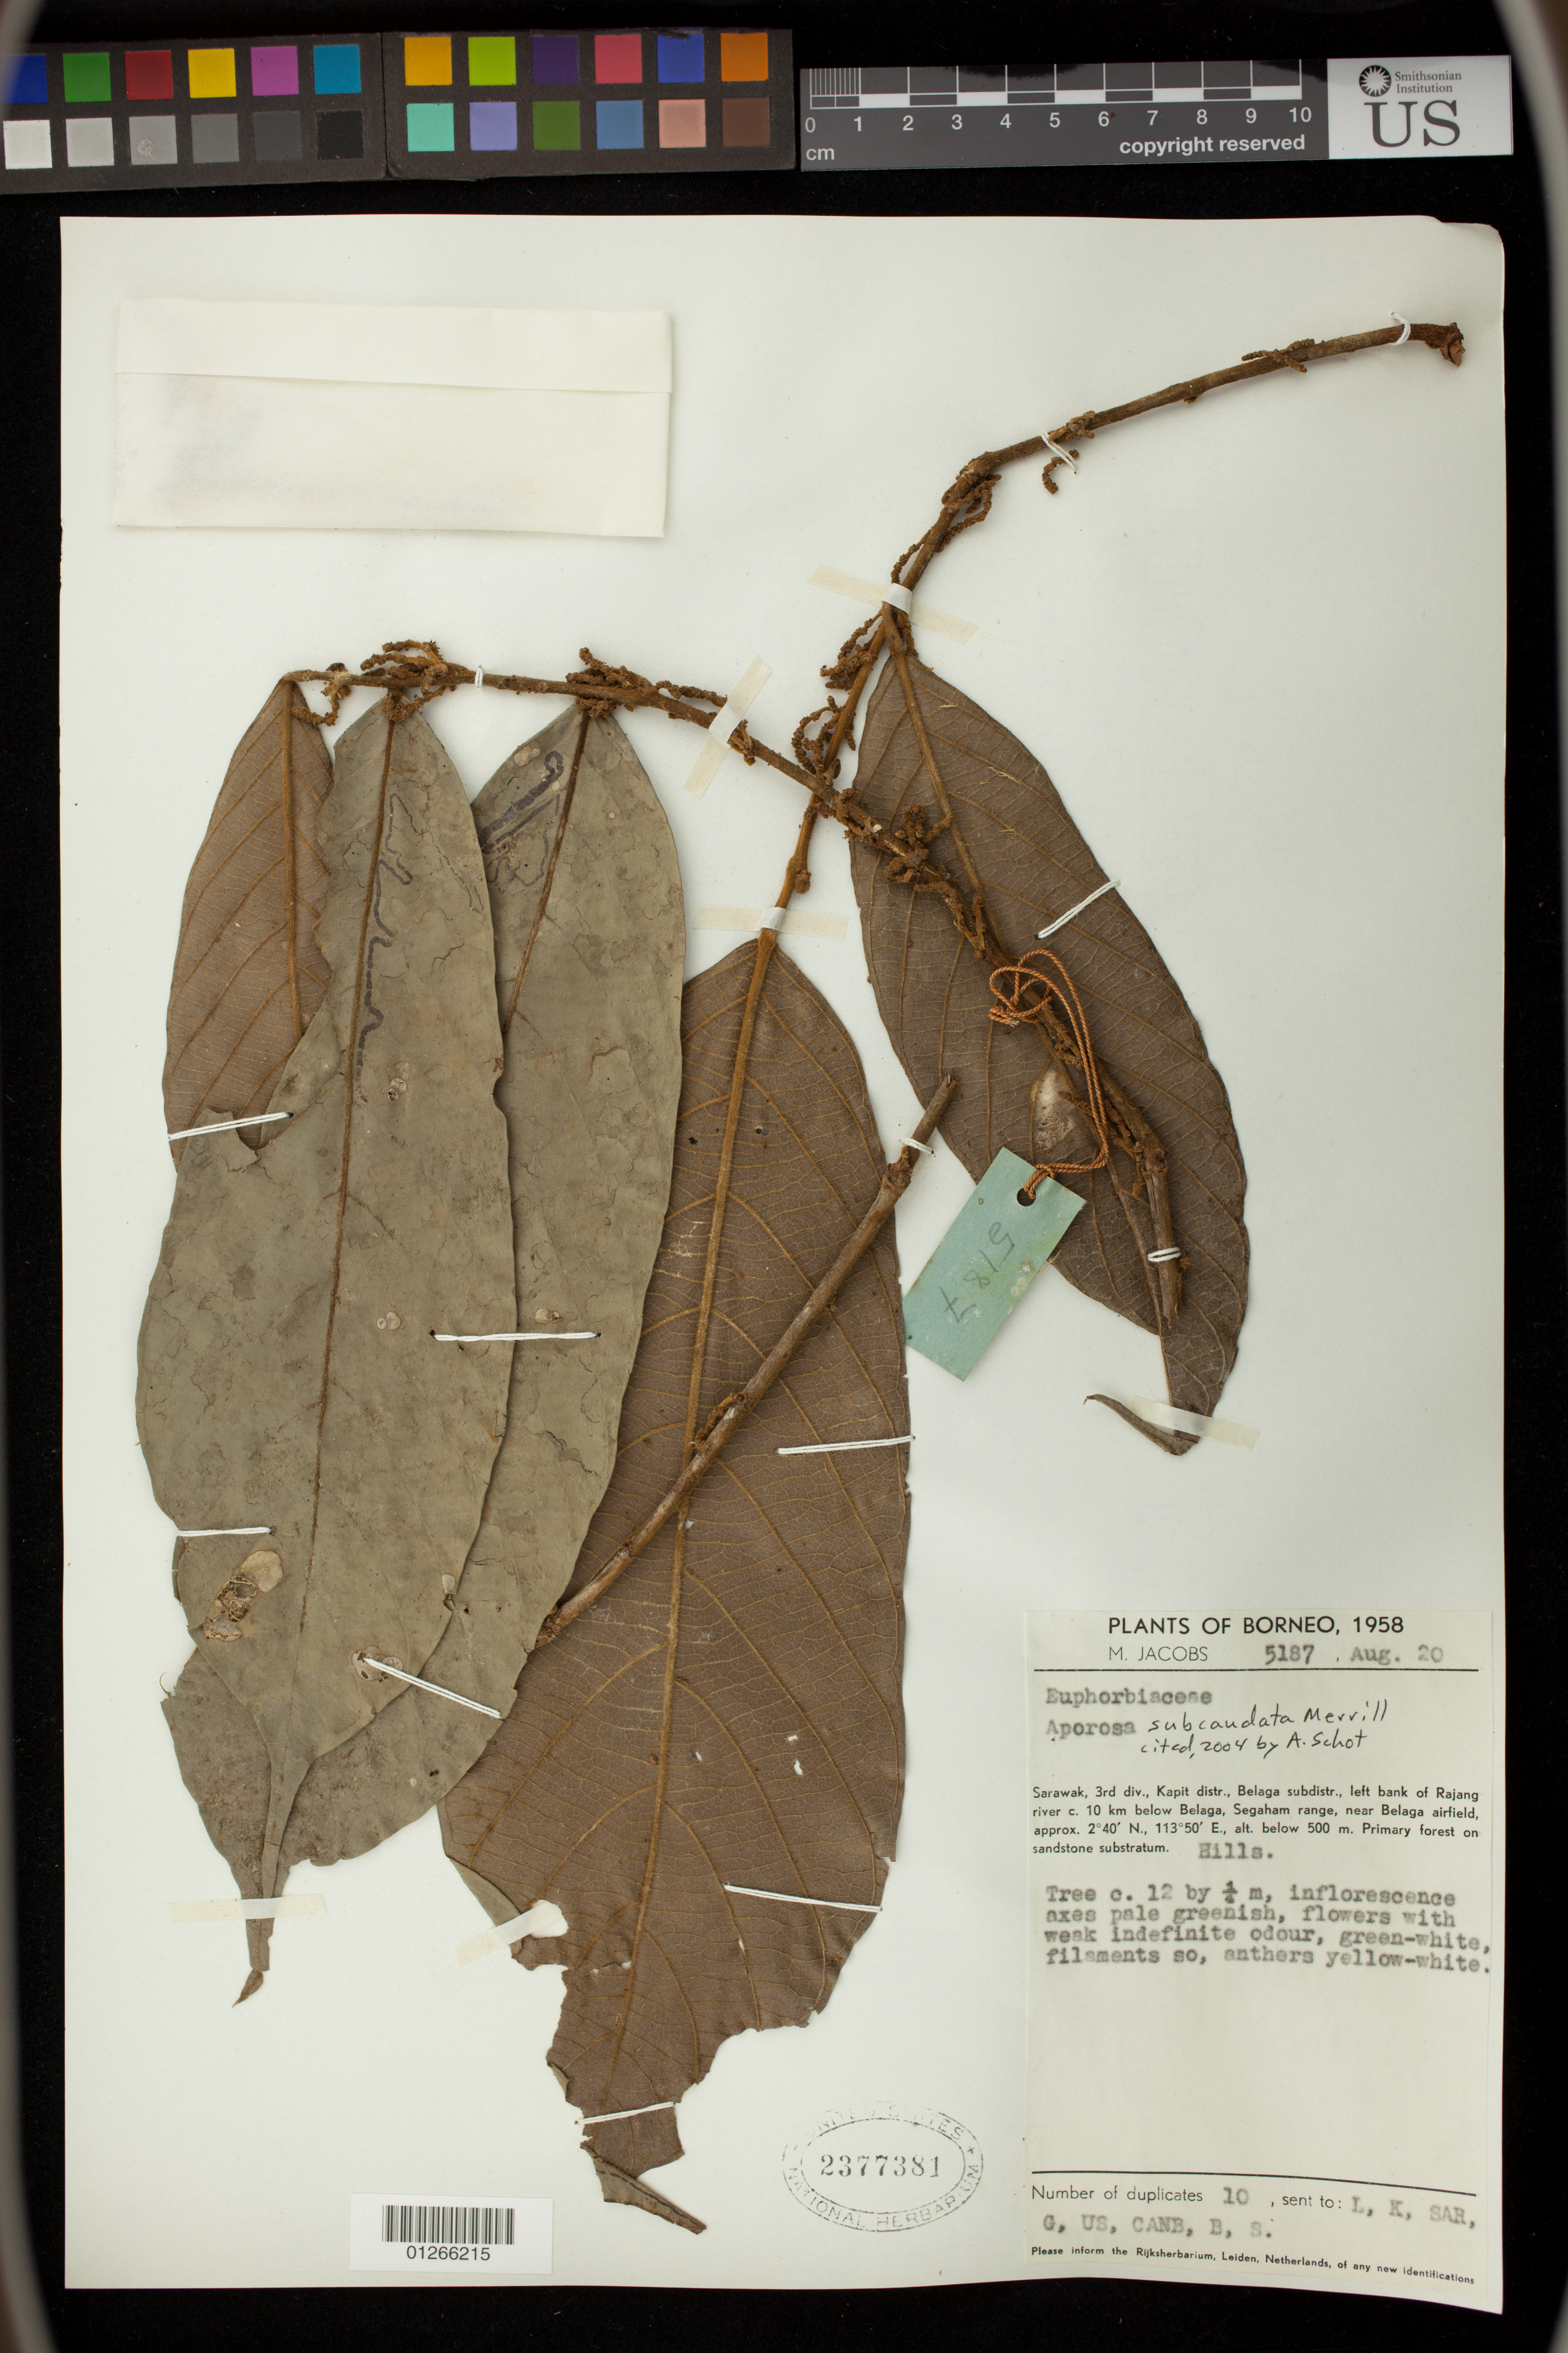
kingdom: Plantae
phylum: Tracheophyta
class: Magnoliopsida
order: Malpighiales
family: Phyllanthaceae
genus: Aporosa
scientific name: Aporosa subcaudata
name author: Merr.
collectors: M. Jacobs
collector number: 5187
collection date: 1958-08-20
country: Malaysia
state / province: Sarawak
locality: Borneo. 3rd div., Kapit distr., Belaga subdistr., left bank of Rajang river c. 10 km below Belaga, Segaham range, near Belaga airfield,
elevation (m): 0